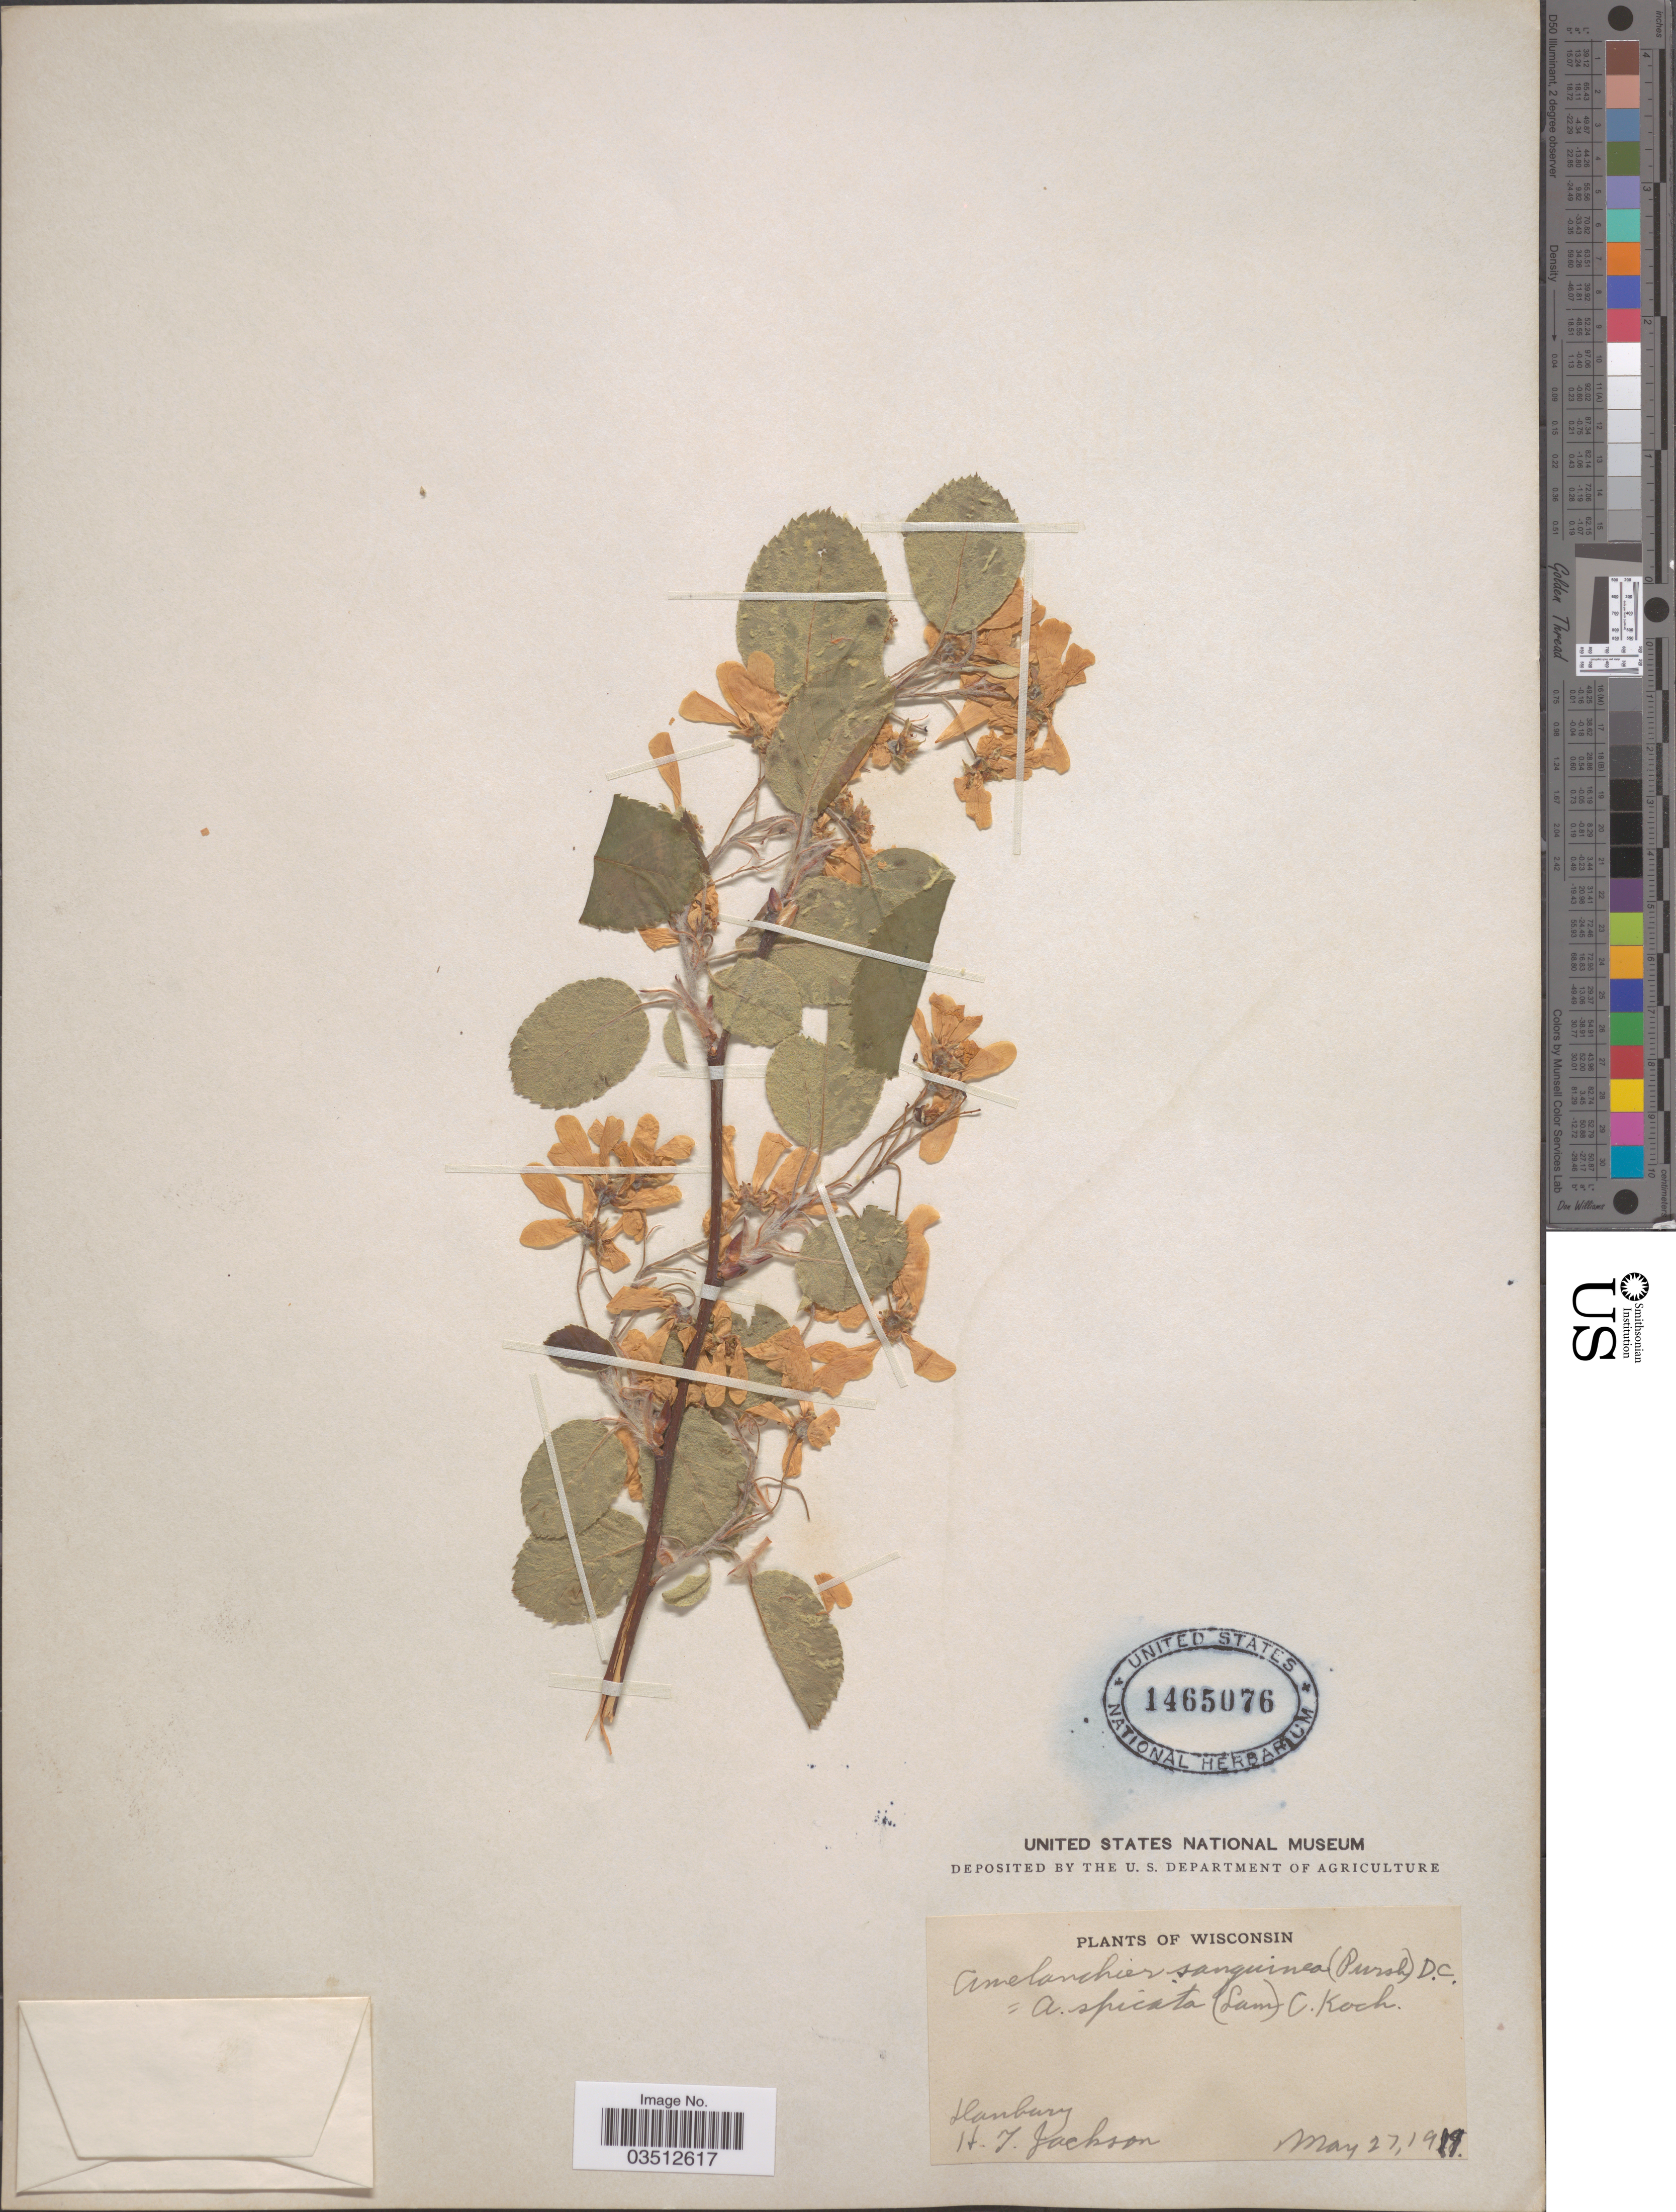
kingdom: Plantae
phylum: Tracheophyta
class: Magnoliopsida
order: Rosales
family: Rosaceae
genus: Amelanchier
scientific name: Amelanchier sanguinea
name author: (Pursh) DC.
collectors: H. Jackson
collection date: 1919-05-27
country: United States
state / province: Wisconsin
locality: Hanbury.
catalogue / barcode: US 1465076